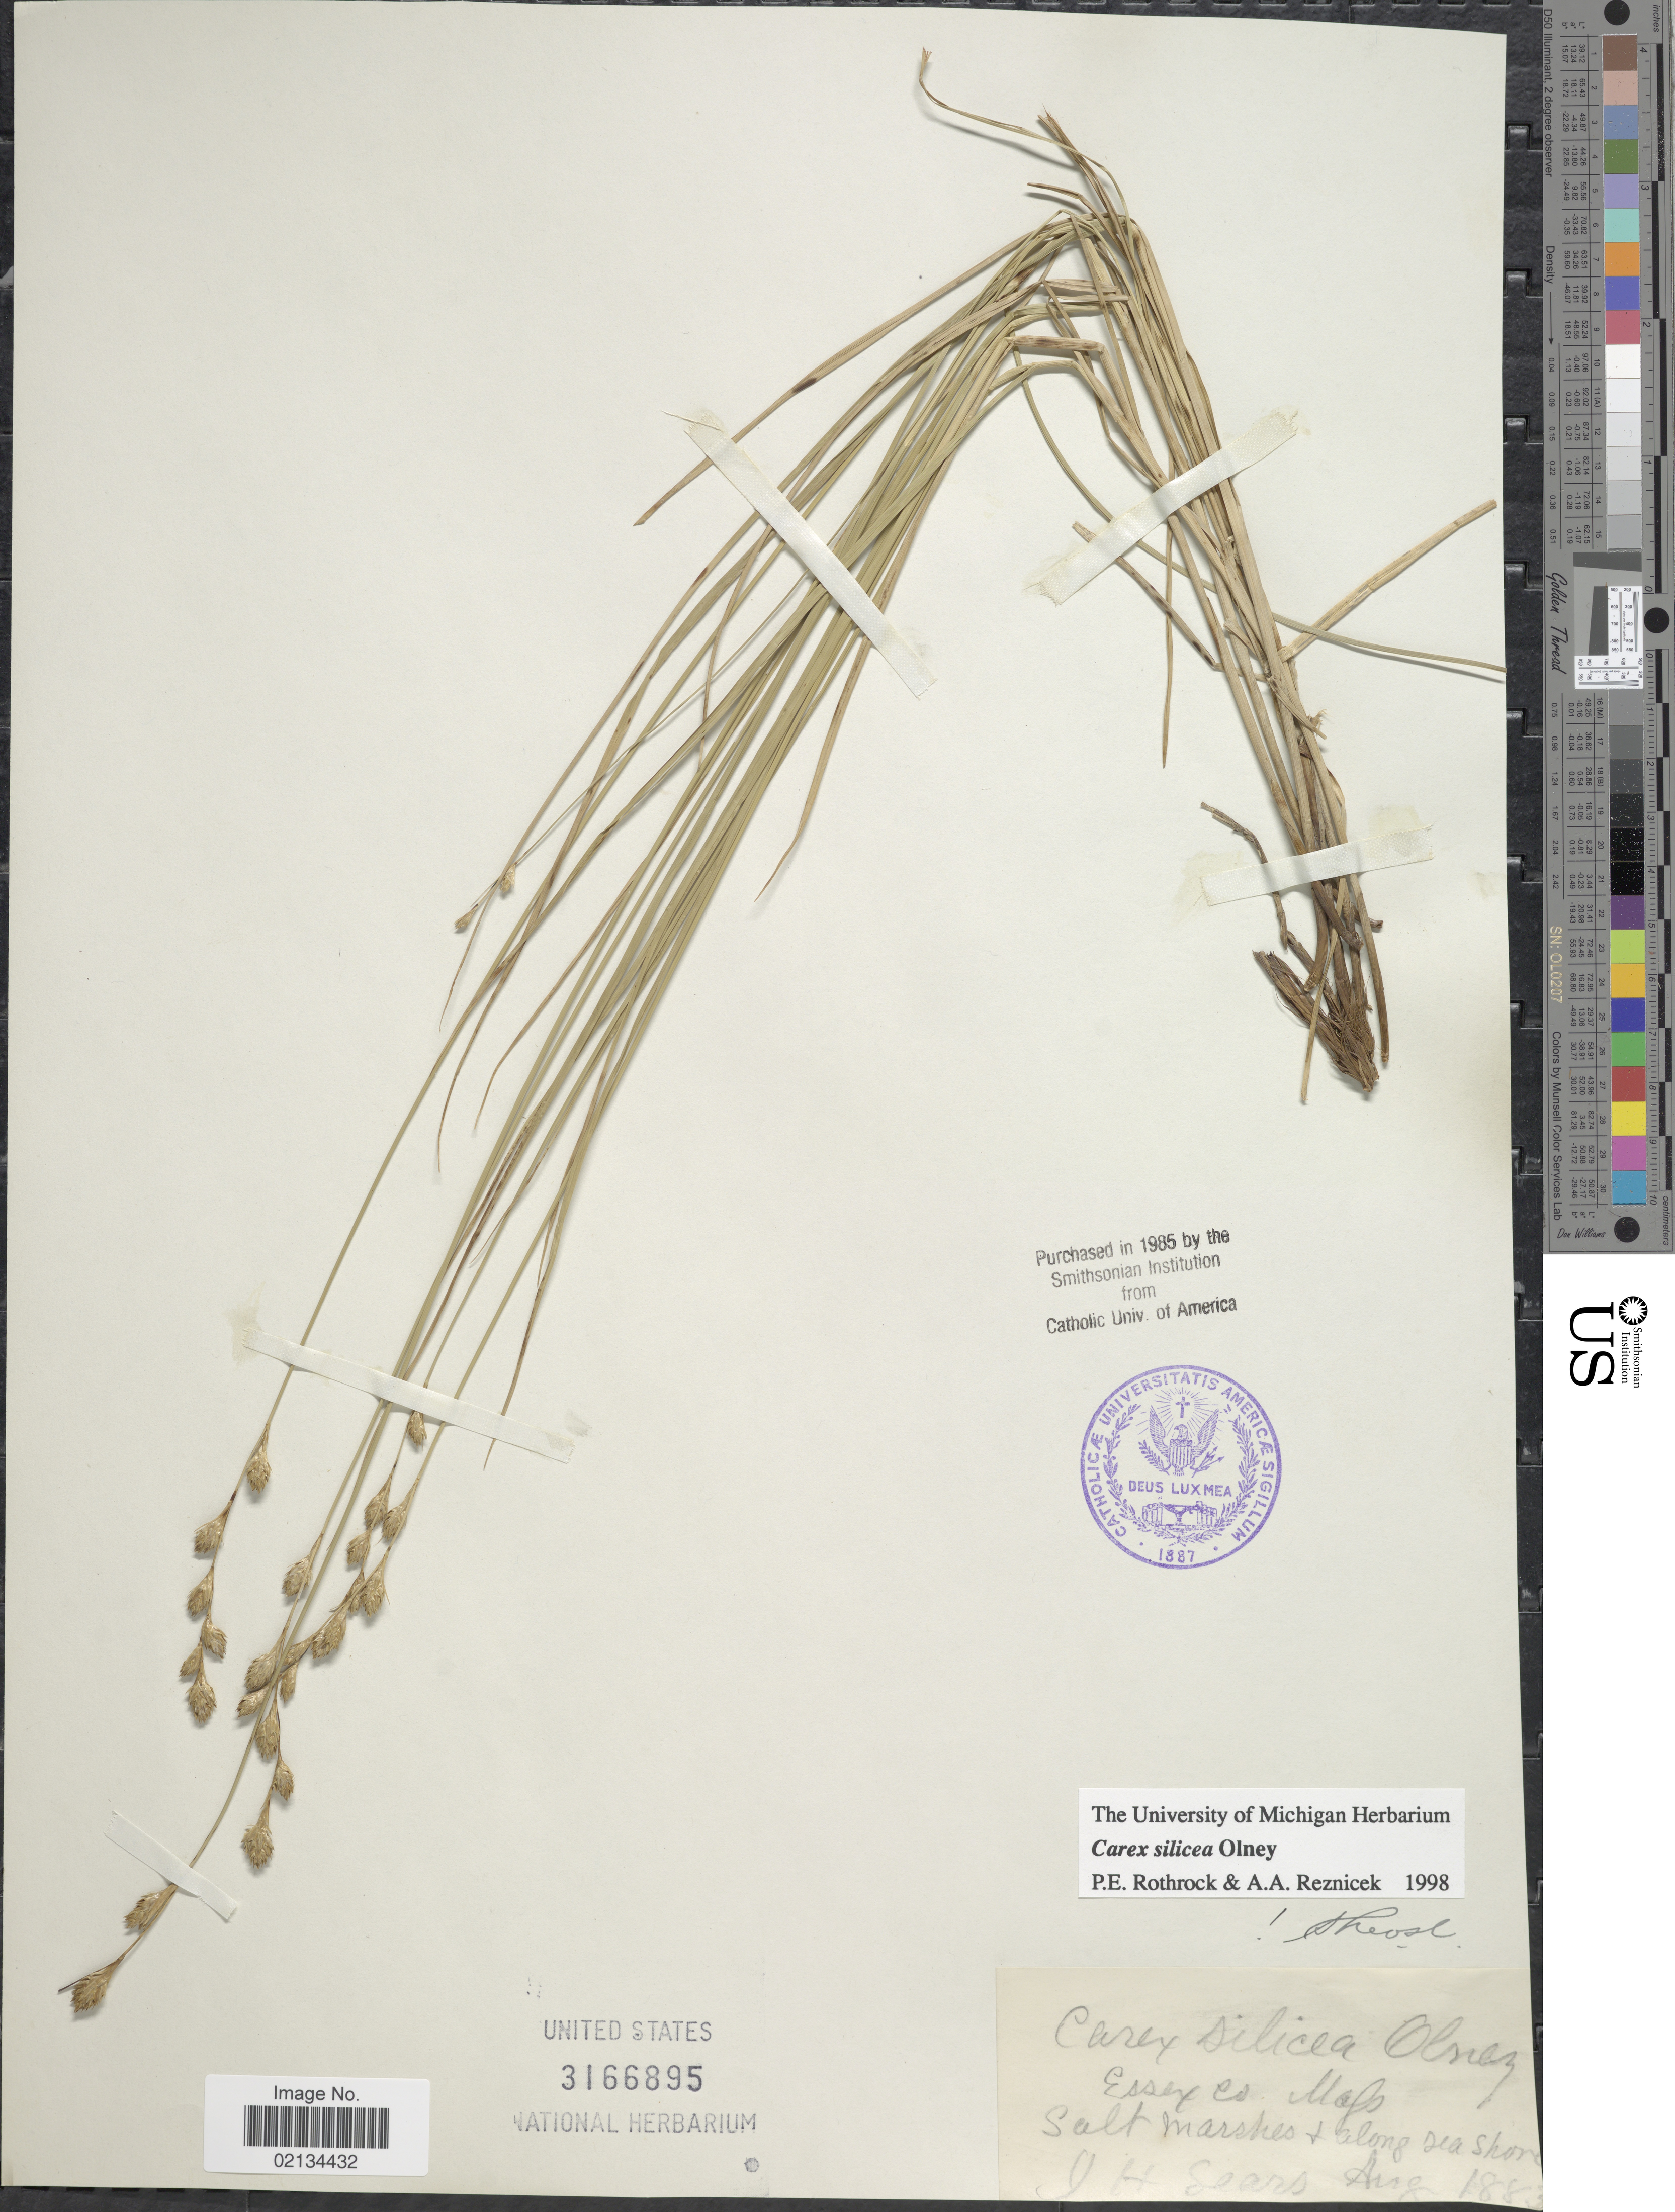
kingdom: Plantae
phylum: Tracheophyta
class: Liliopsida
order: Poales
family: Cyperaceae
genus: Carex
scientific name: Carex silicea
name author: Olney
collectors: J. Sears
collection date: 1883-08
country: United States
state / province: Massachusetts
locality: Essex Co., salt marshes + along sea shore.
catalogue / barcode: US 3166895